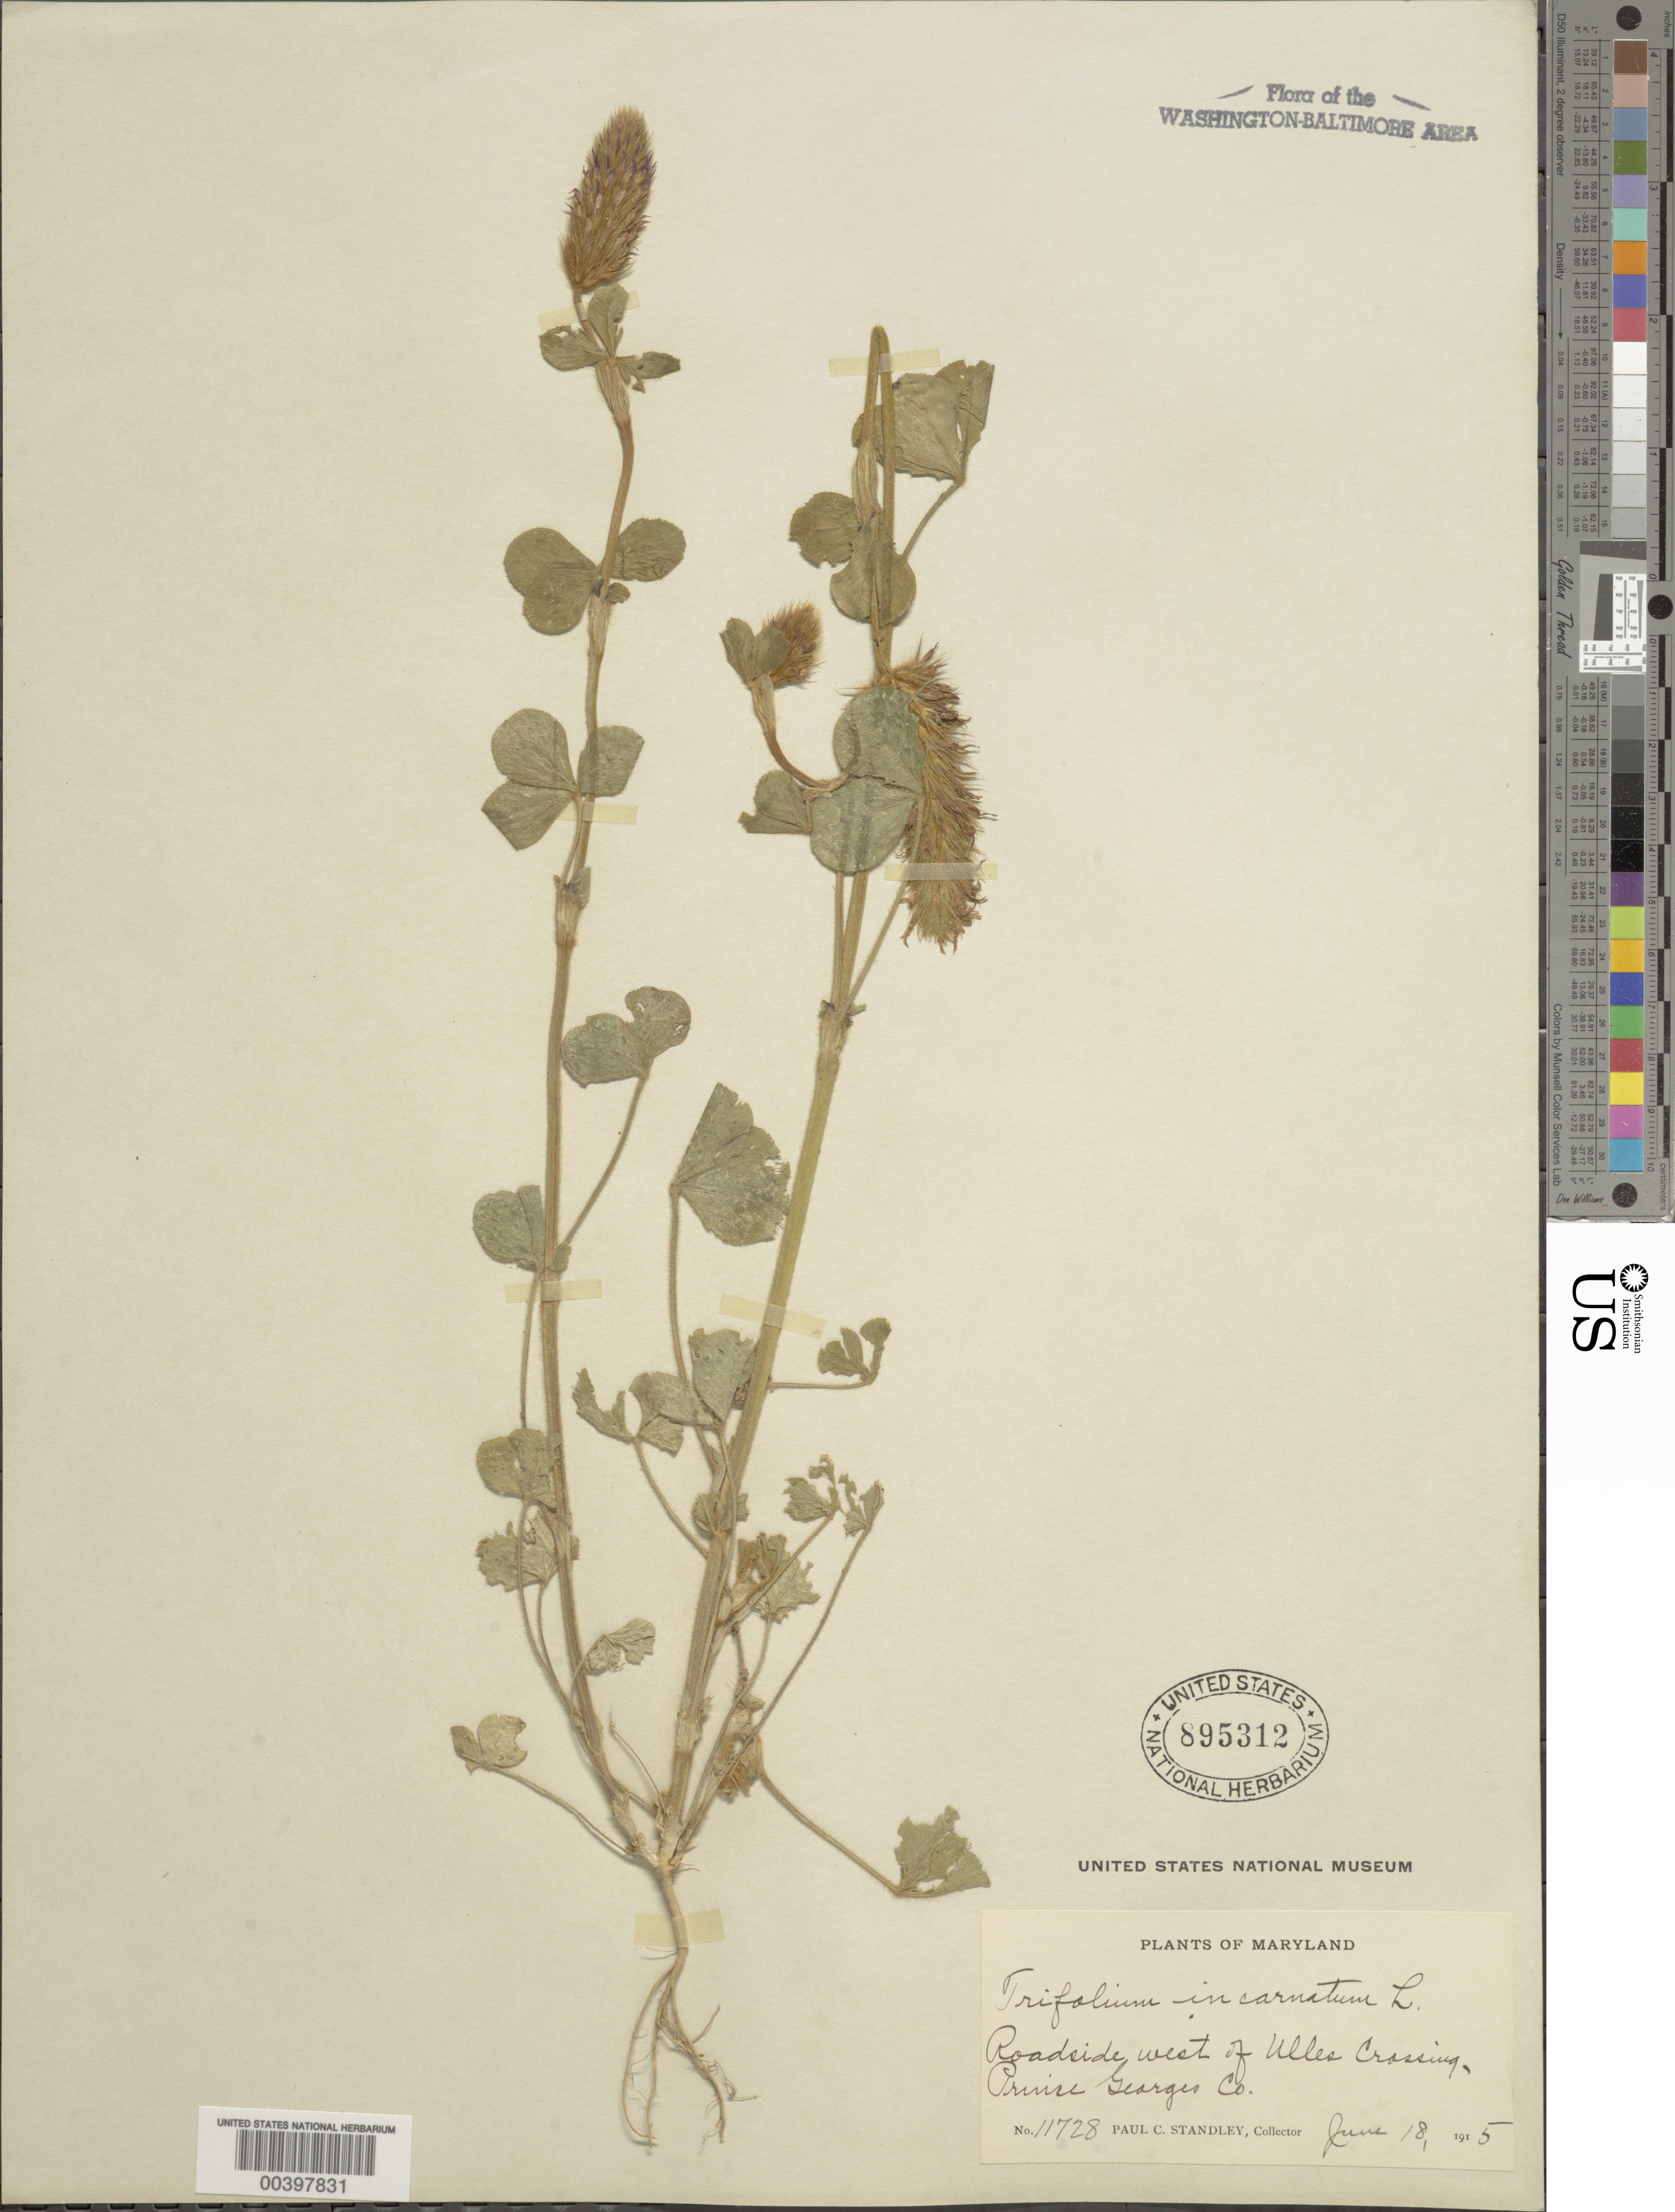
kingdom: Plantae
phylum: Tracheophyta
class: Magnoliopsida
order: Fabales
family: Fabaceae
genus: Trifolium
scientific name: Trifolium incarnatum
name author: L.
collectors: P. C. Standley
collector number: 11728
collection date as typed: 18 Jun 1915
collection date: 1915-06-18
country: United States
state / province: Maryland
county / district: Prince George's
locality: West of Uhles Crossing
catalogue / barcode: US 895312